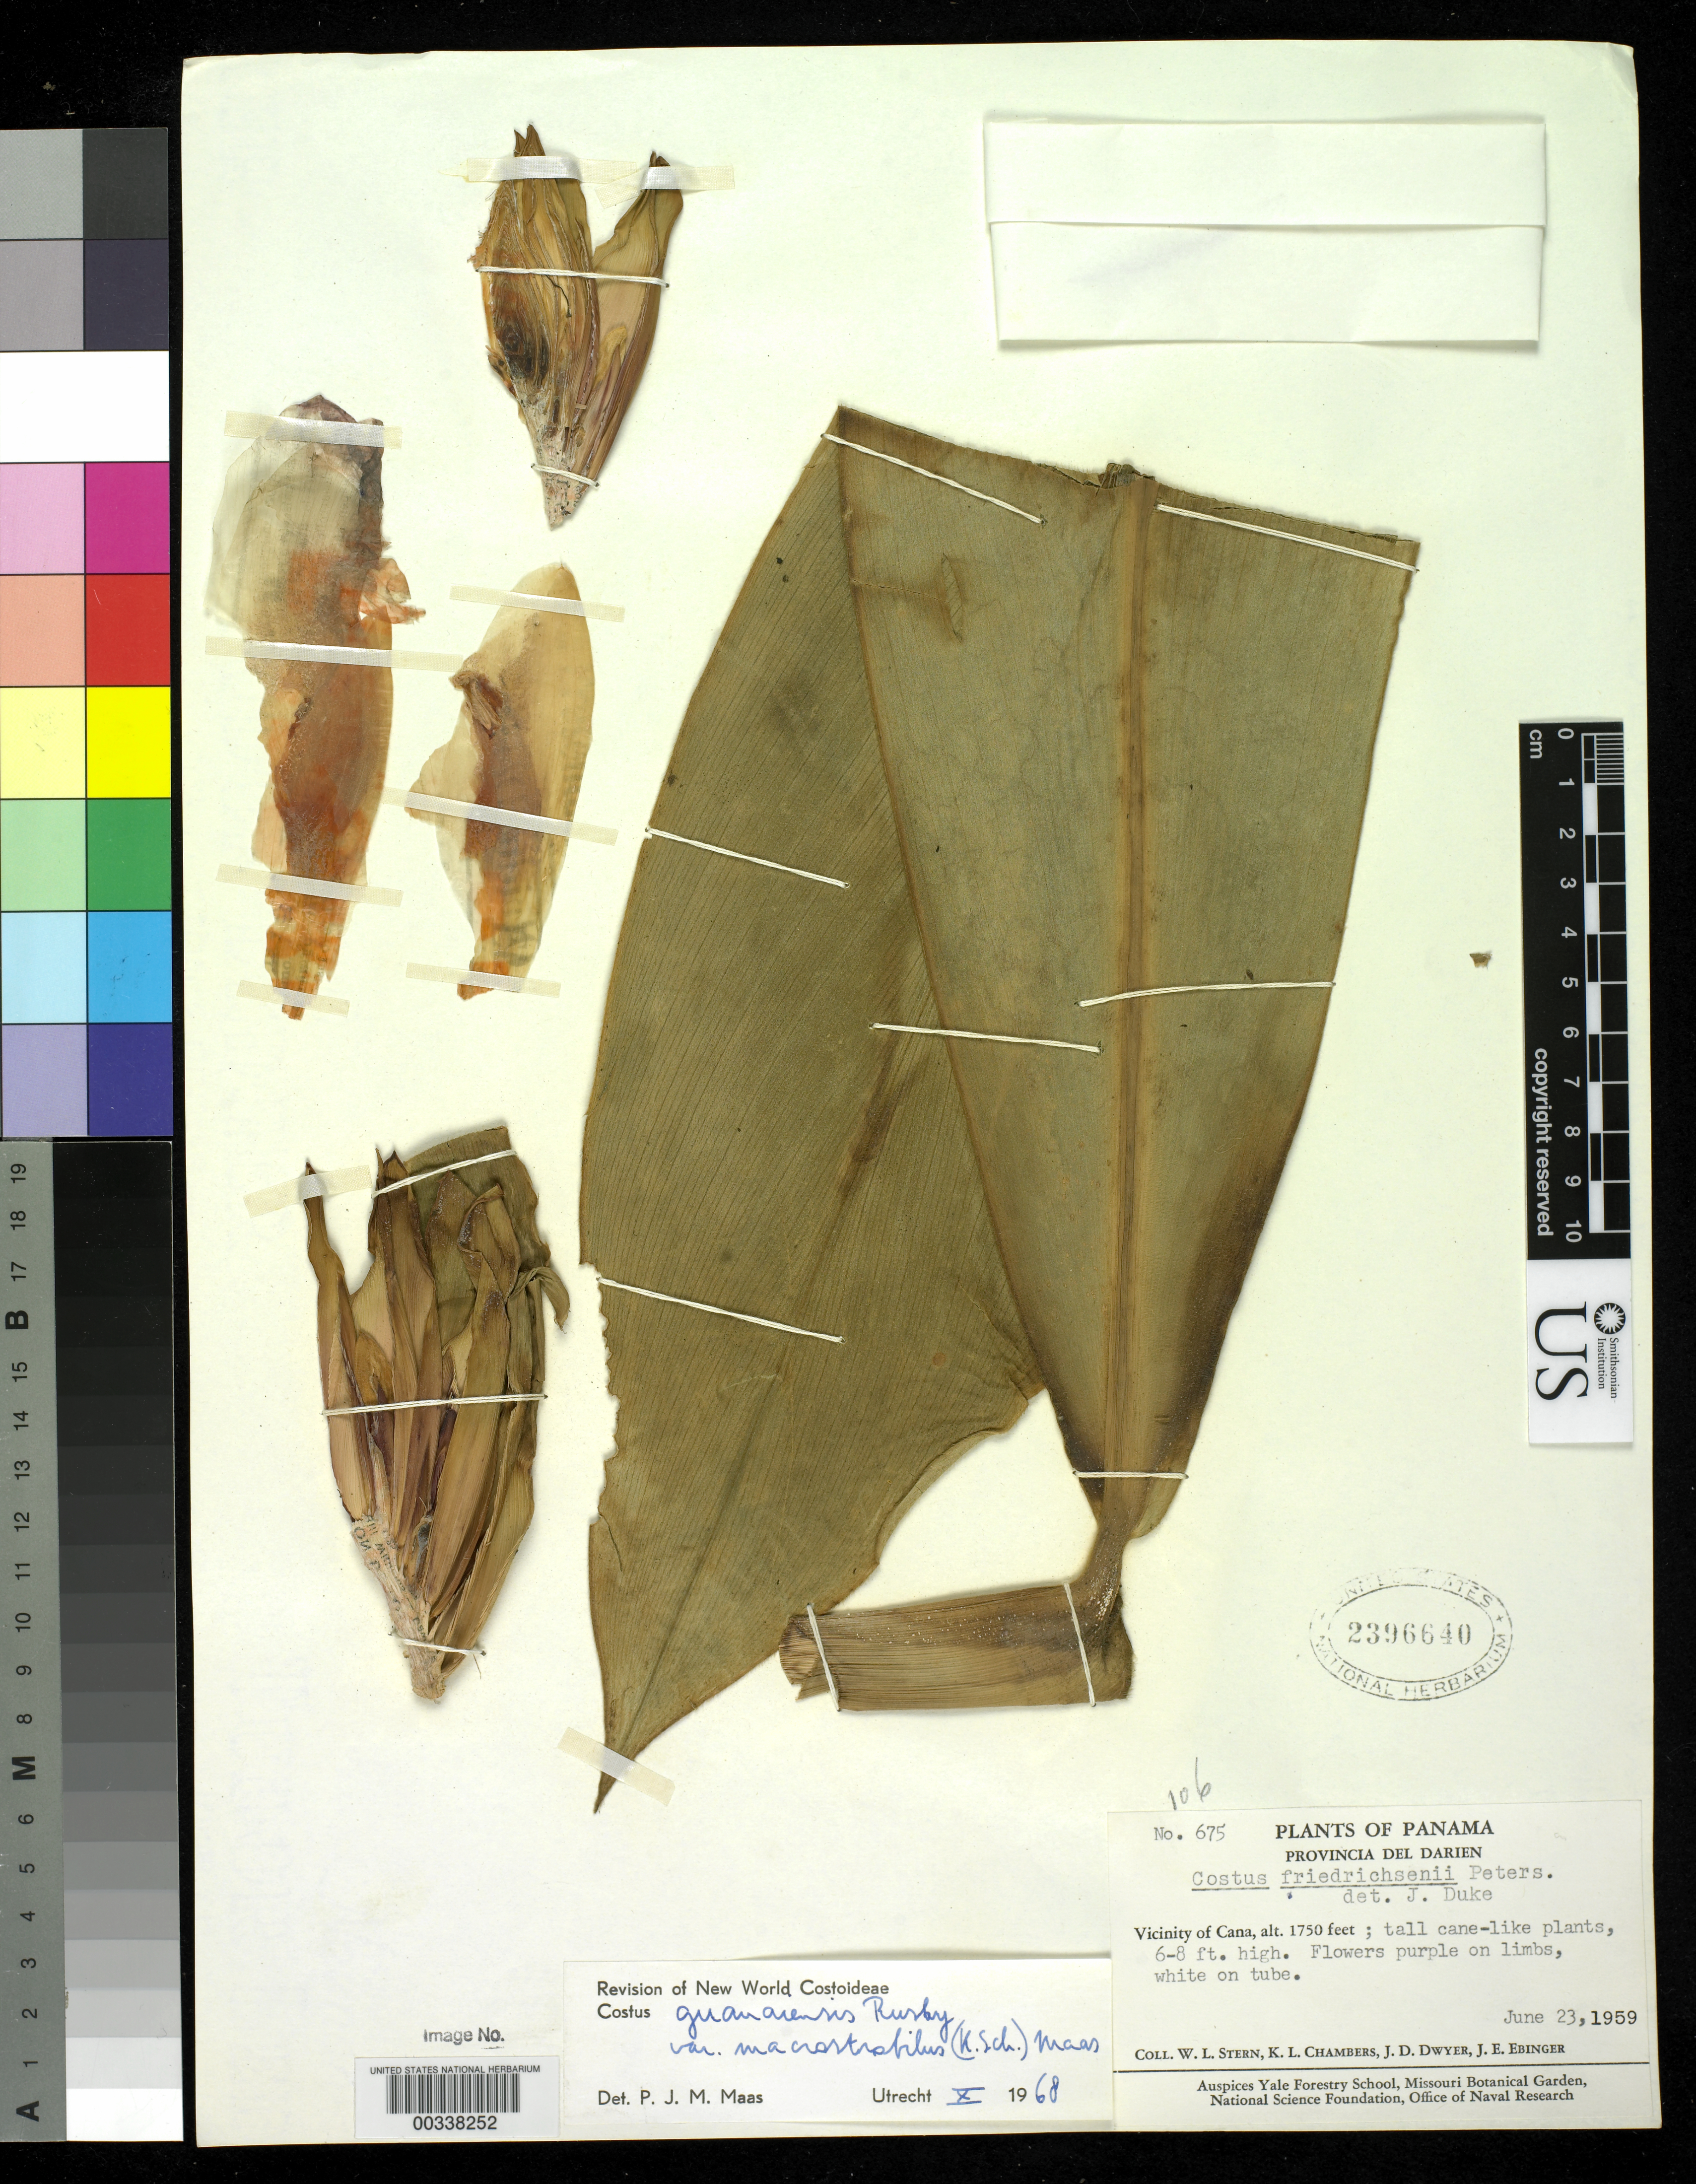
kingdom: Plantae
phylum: Tracheophyta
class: Liliopsida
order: Zingiberales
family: Costaceae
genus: Costus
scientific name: Costus guanaiensis var. macrostrobilis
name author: (K. Schum.) Maas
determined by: Maas, Paul J. M.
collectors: W. L. Stern, K. L. Chambers, J. D. Dwyer & J. Ebinger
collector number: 675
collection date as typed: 23 Jun 1959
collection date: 1959-06-23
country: Panama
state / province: Darién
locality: Vicinity of Cana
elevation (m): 533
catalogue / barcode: US 2396640